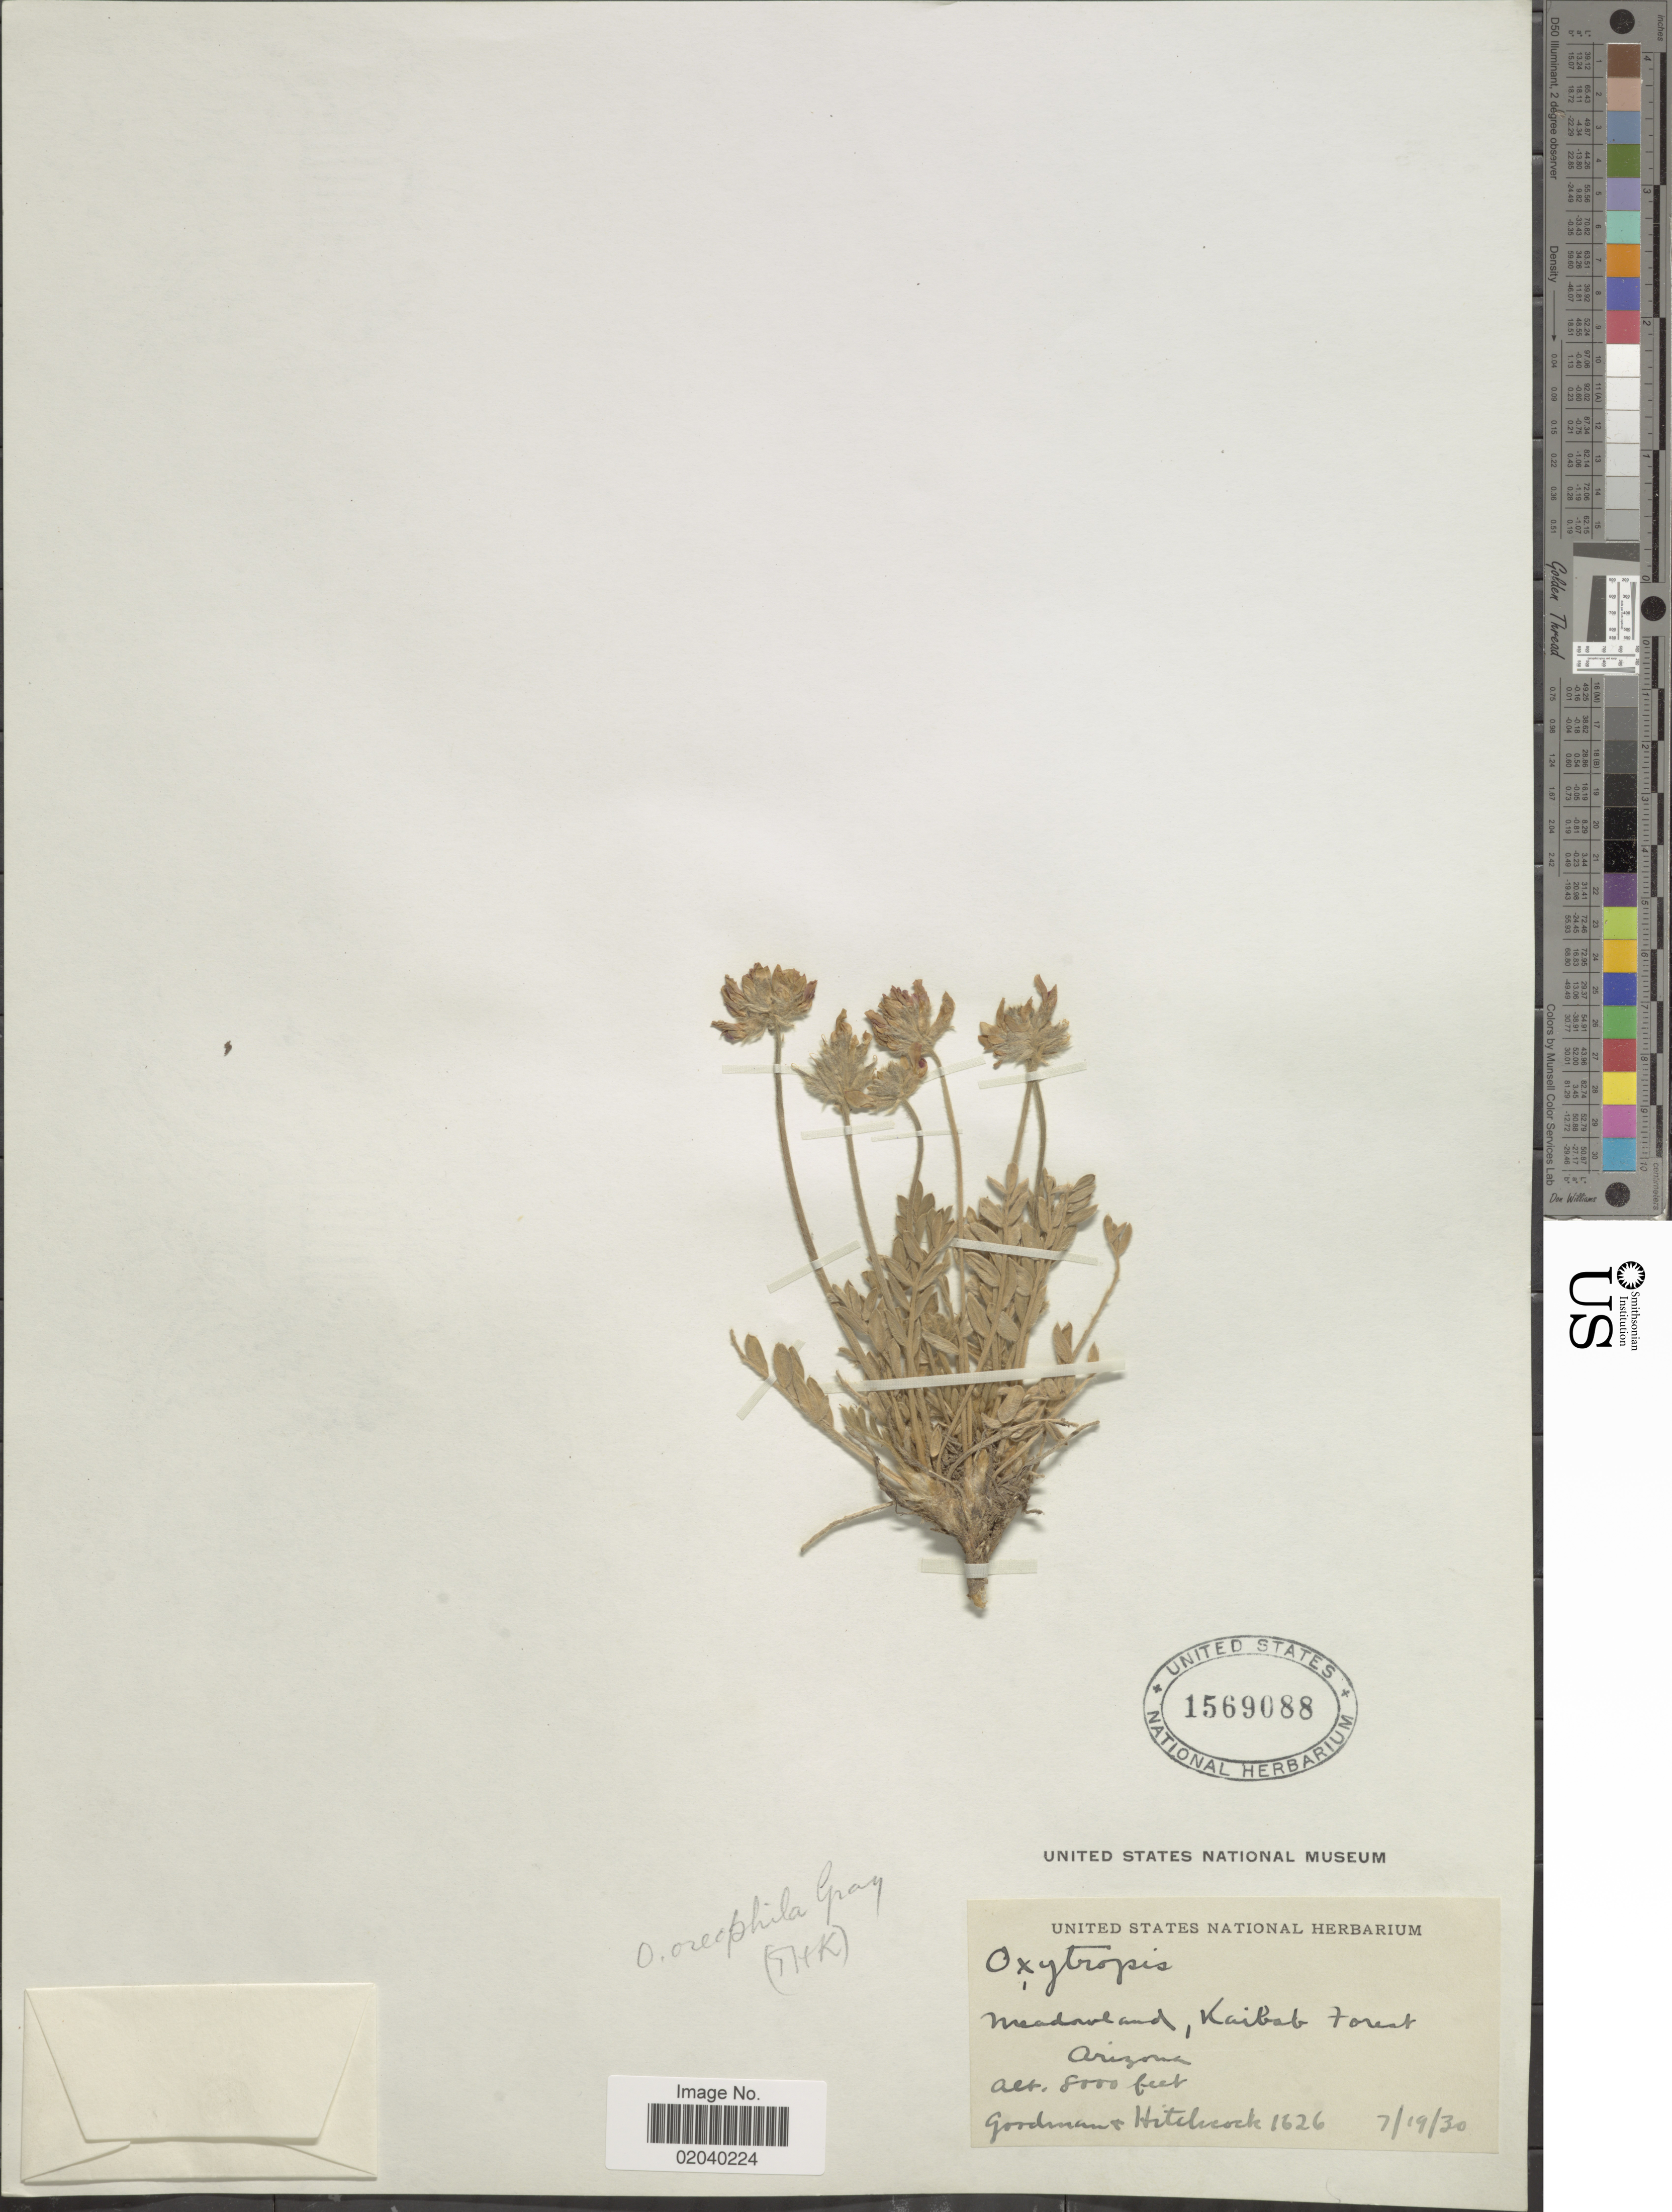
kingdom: Plantae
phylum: Tracheophyta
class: Magnoliopsida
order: Fabales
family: Fabaceae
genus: Oxytropis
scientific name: Oxytropis oreophila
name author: A. Gray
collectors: Goodman & -- Hitchcock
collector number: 1626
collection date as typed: Transcribed d/m/y: 19/7/30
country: United States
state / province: Arizona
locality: Meadowland, Kaibab Forest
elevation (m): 2438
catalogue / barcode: US 1569088